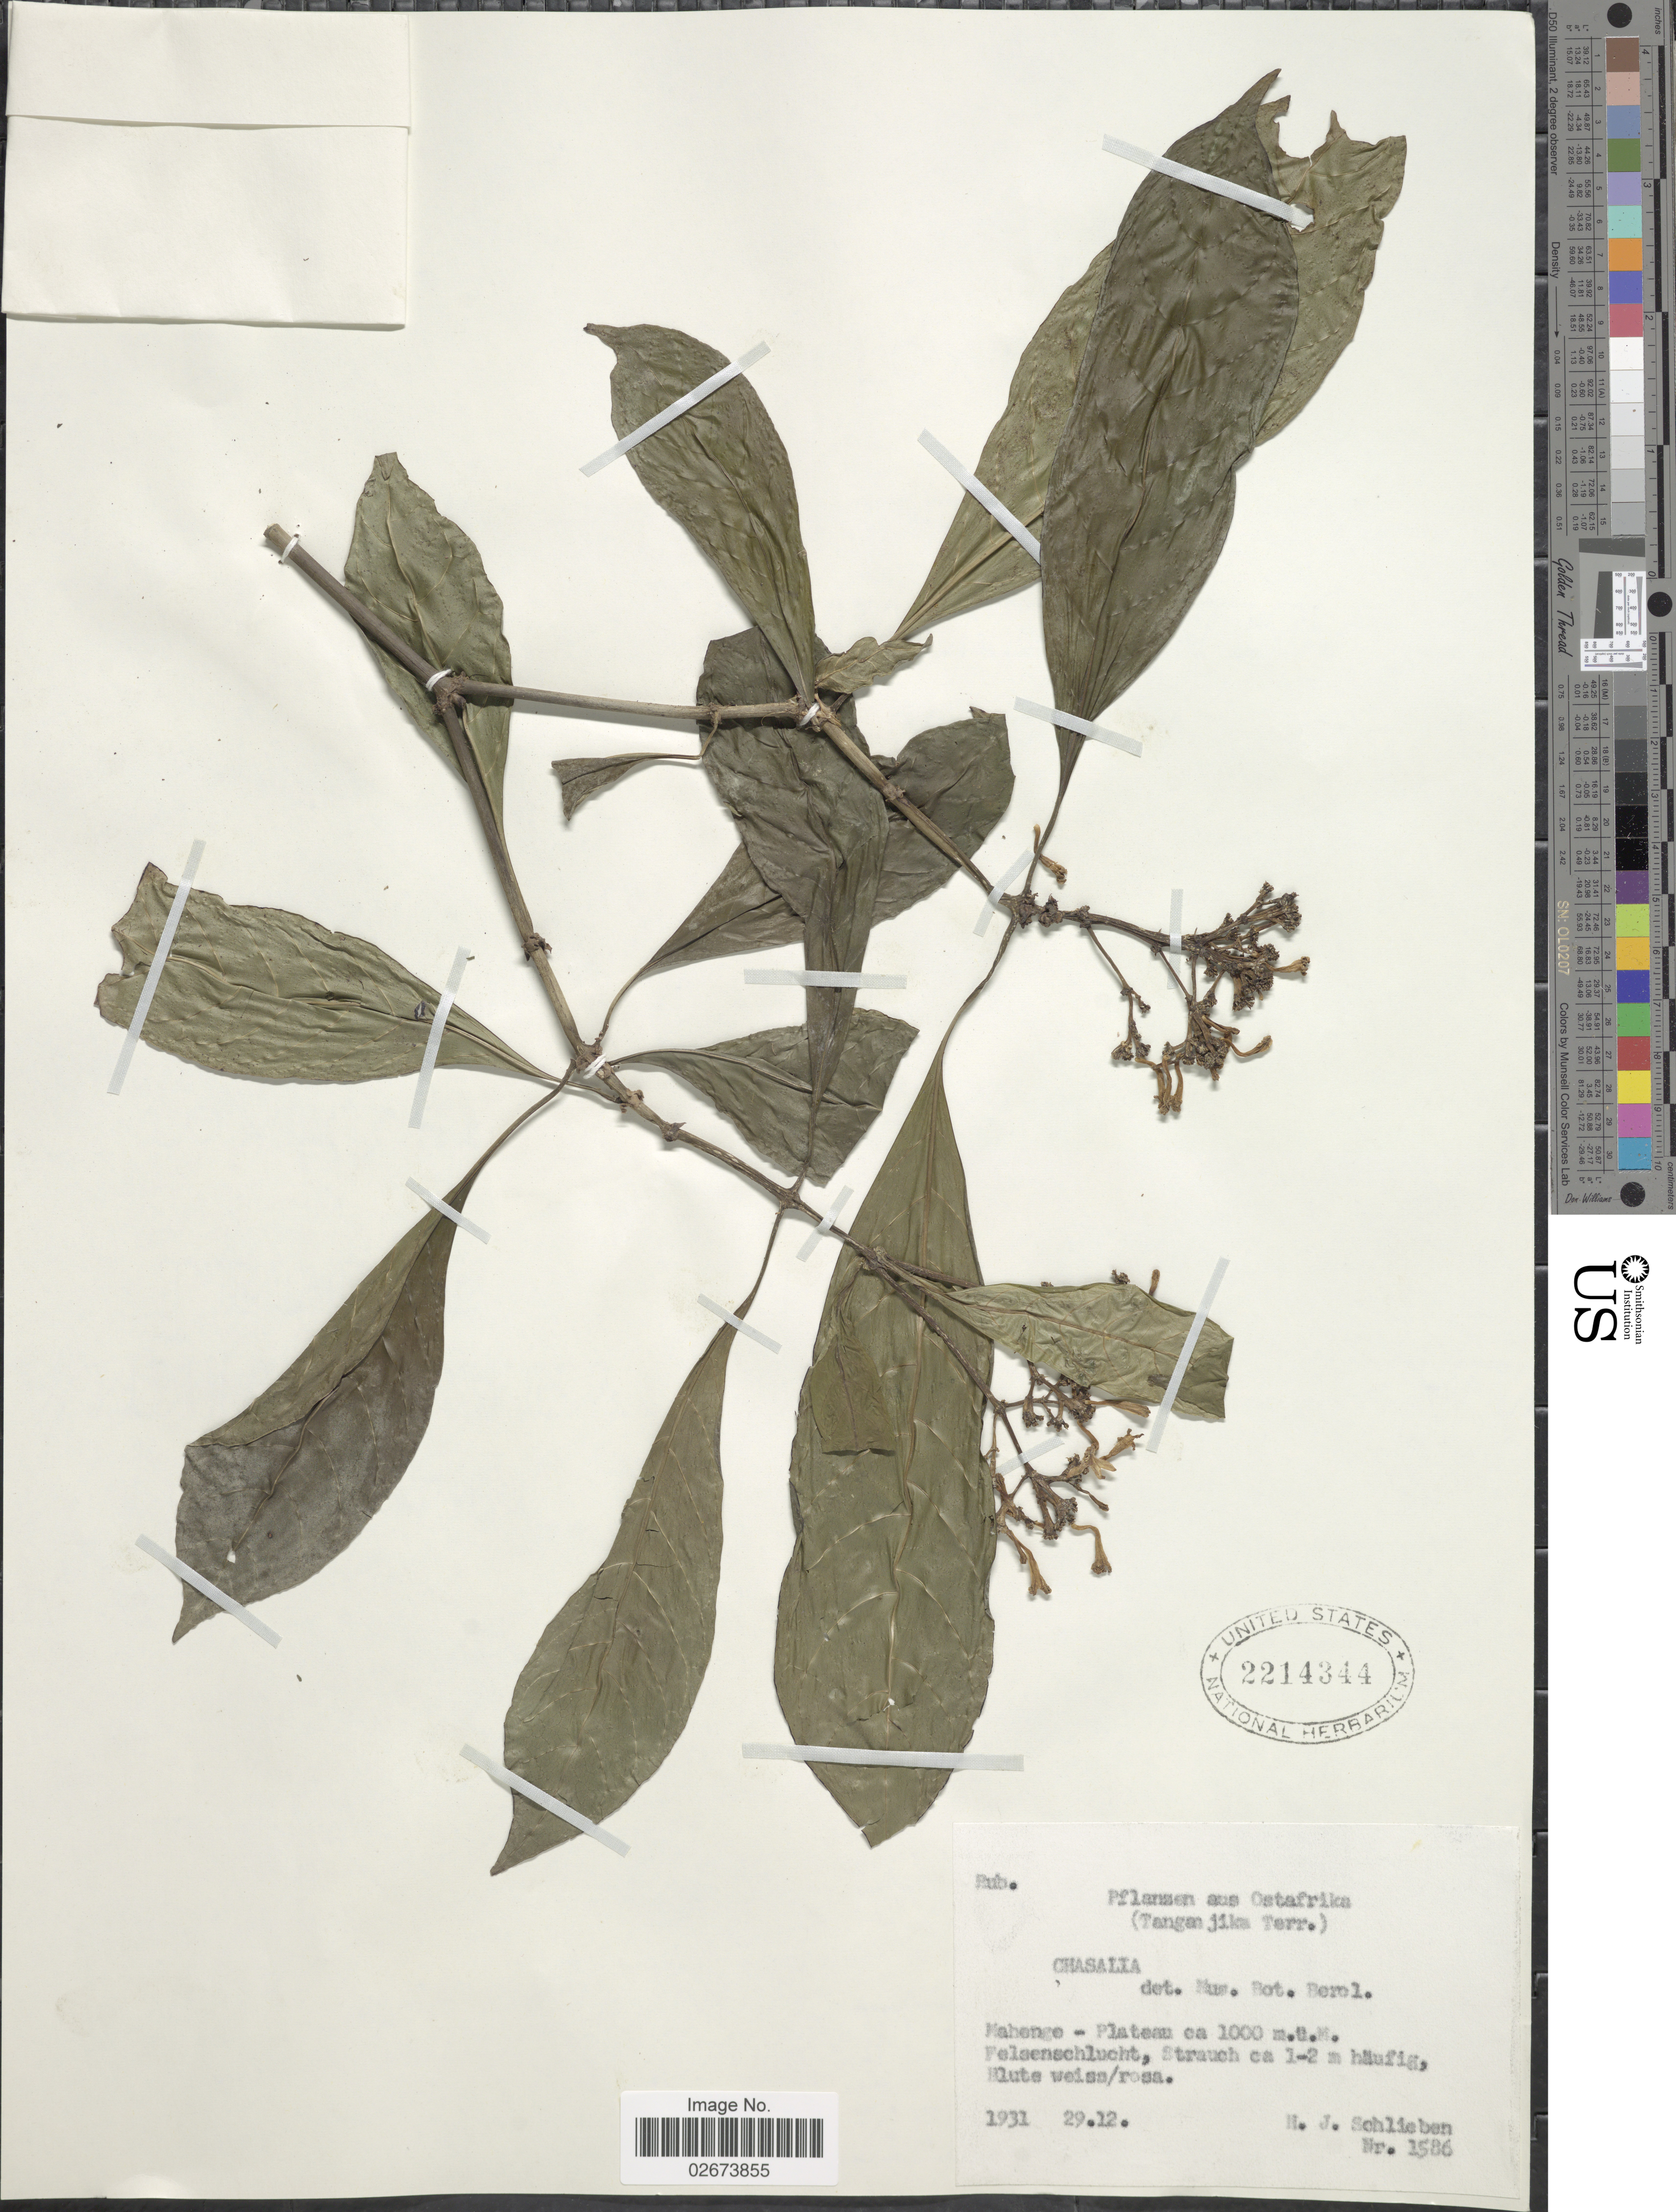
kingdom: Plantae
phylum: Tracheophyta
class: Magnoliopsida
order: Gentianales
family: Rubiaceae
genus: Chassalia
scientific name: Chassalia sp.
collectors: H. J. Schlieben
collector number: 1586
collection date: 1931-12-29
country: Tanzania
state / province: Morogoro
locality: Ostafrika, (Tanganjika Terr.), Mahenge-Plateau.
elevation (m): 1000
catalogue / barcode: US 2214344